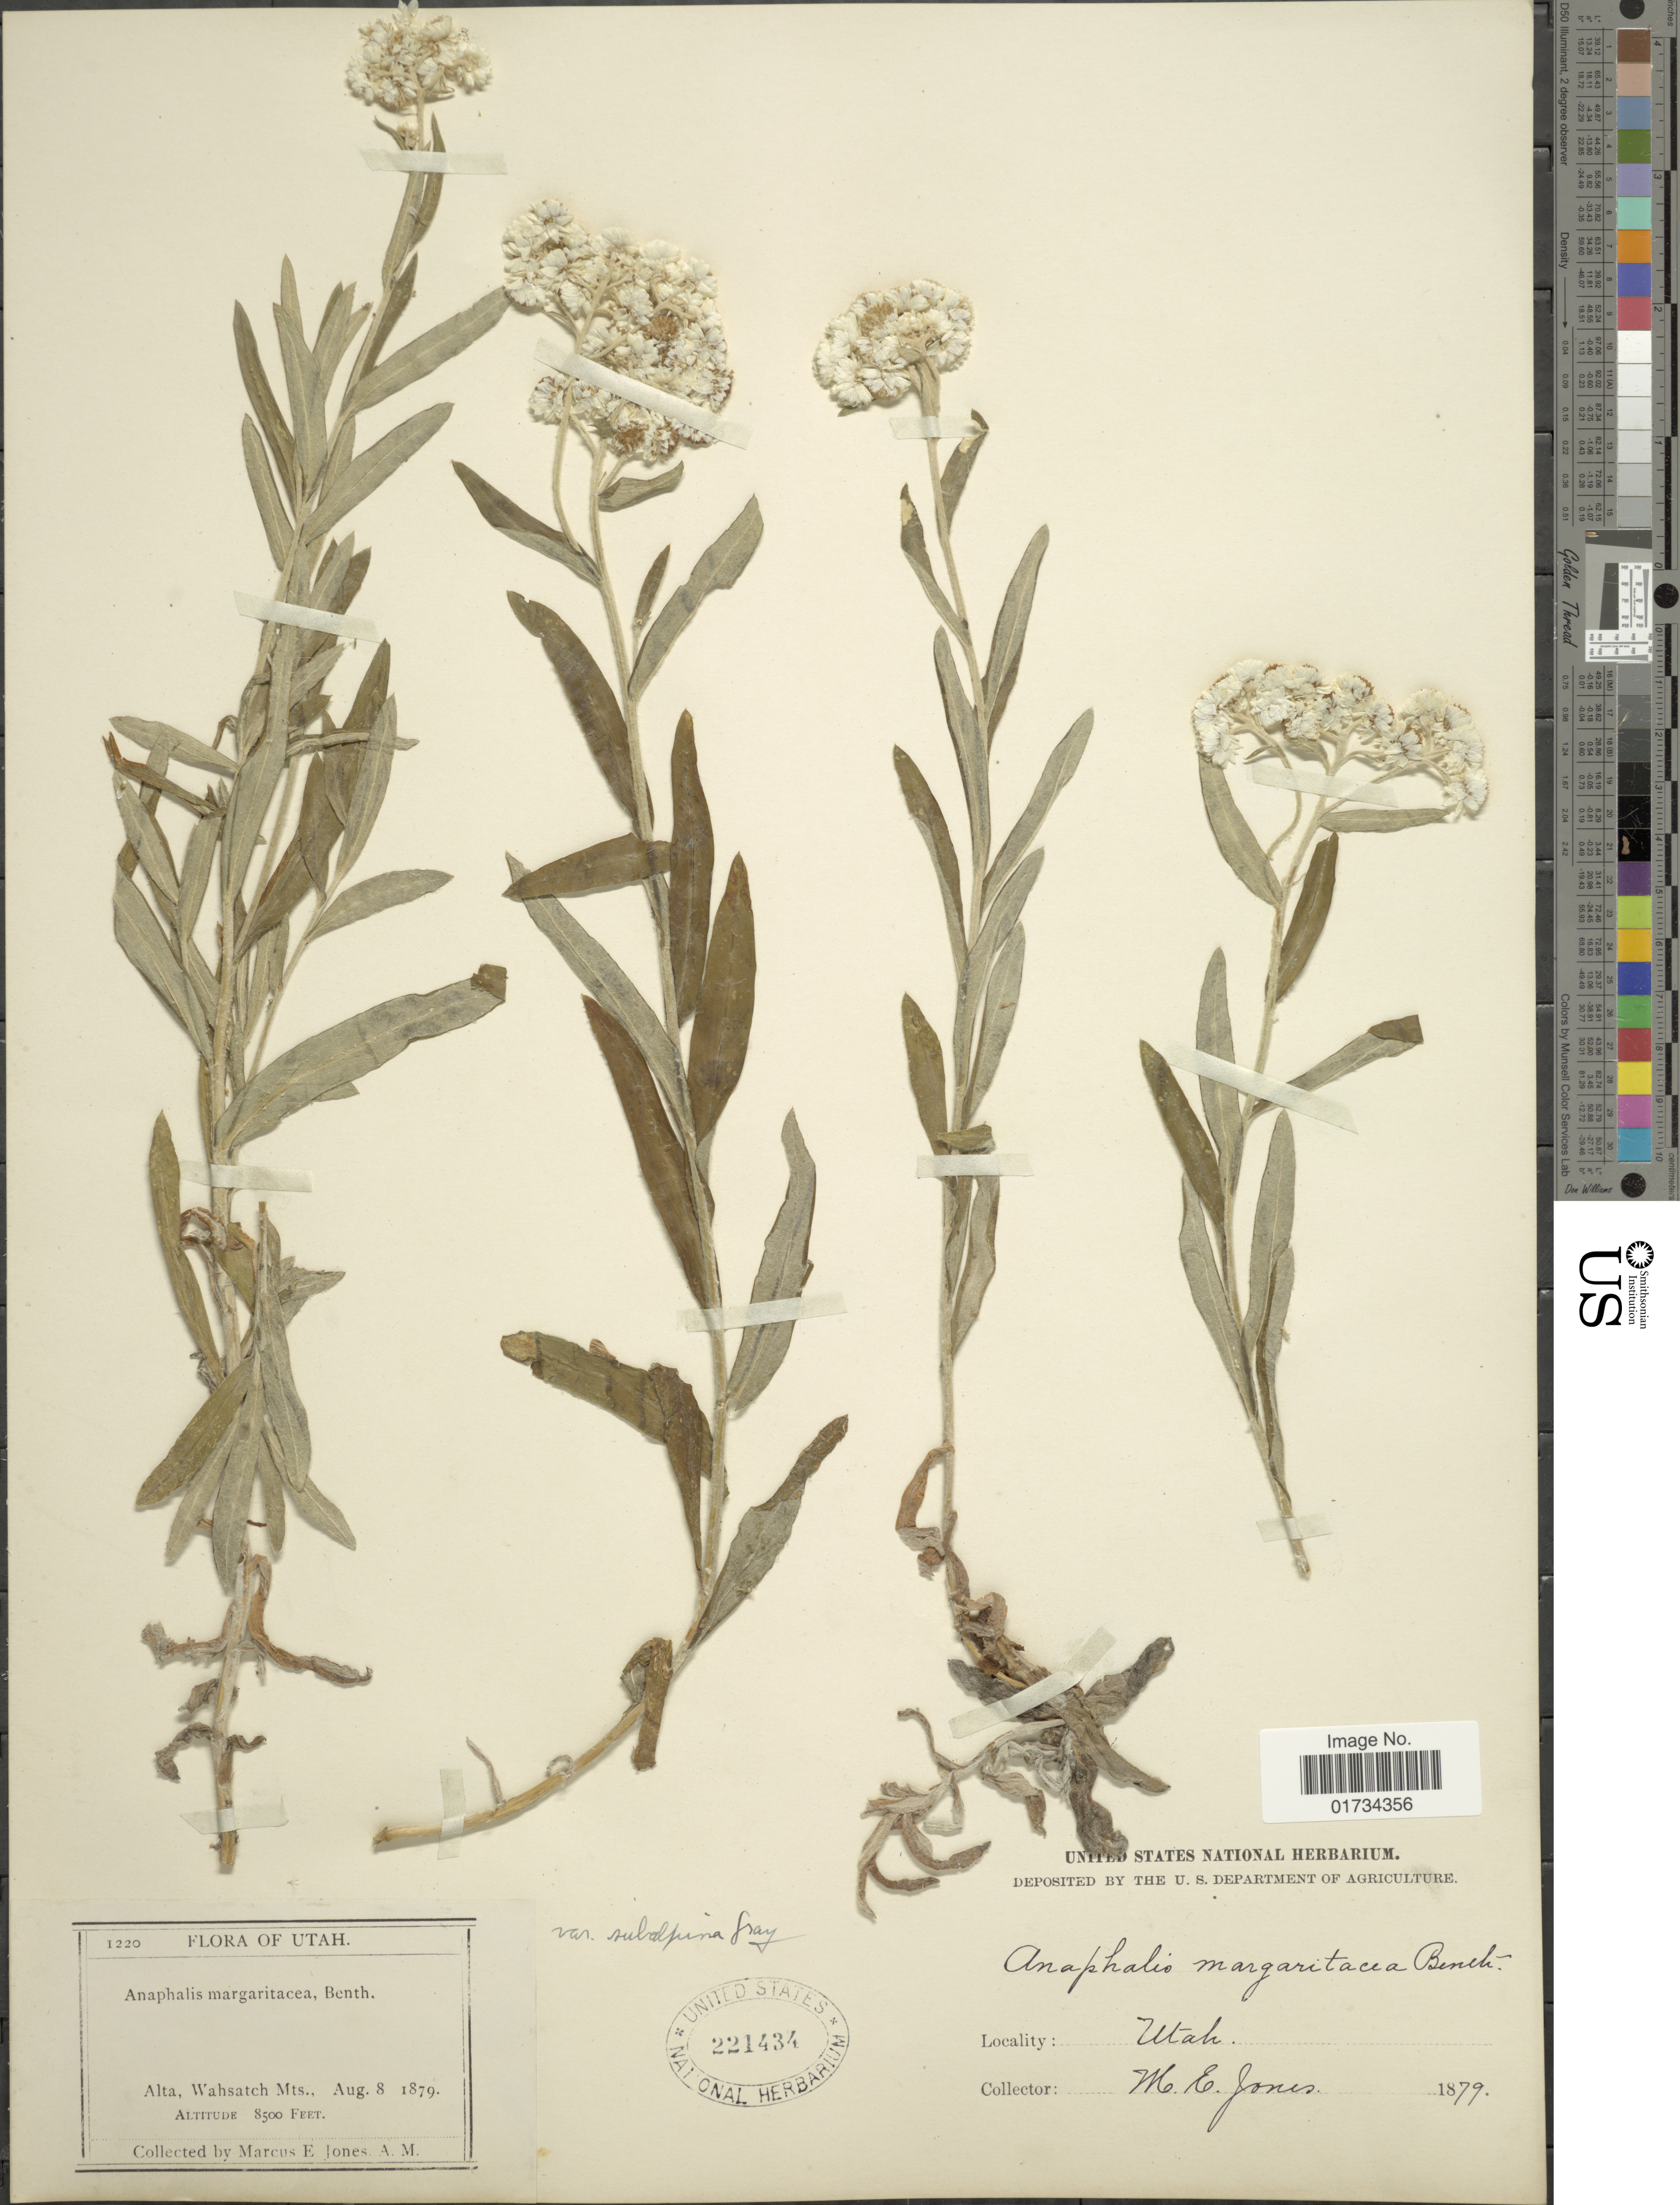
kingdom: Plantae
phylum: Tracheophyta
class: Magnoliopsida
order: Asterales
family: Asteraceae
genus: Anaphalis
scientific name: Anaphalis subalpina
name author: (A. Gray) Rydb.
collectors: M. E. Jones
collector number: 1220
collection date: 1879-08-08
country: United States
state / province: Utah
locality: Utah. Alta, Wahsatch Mts.,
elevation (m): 2591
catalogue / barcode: US 221434